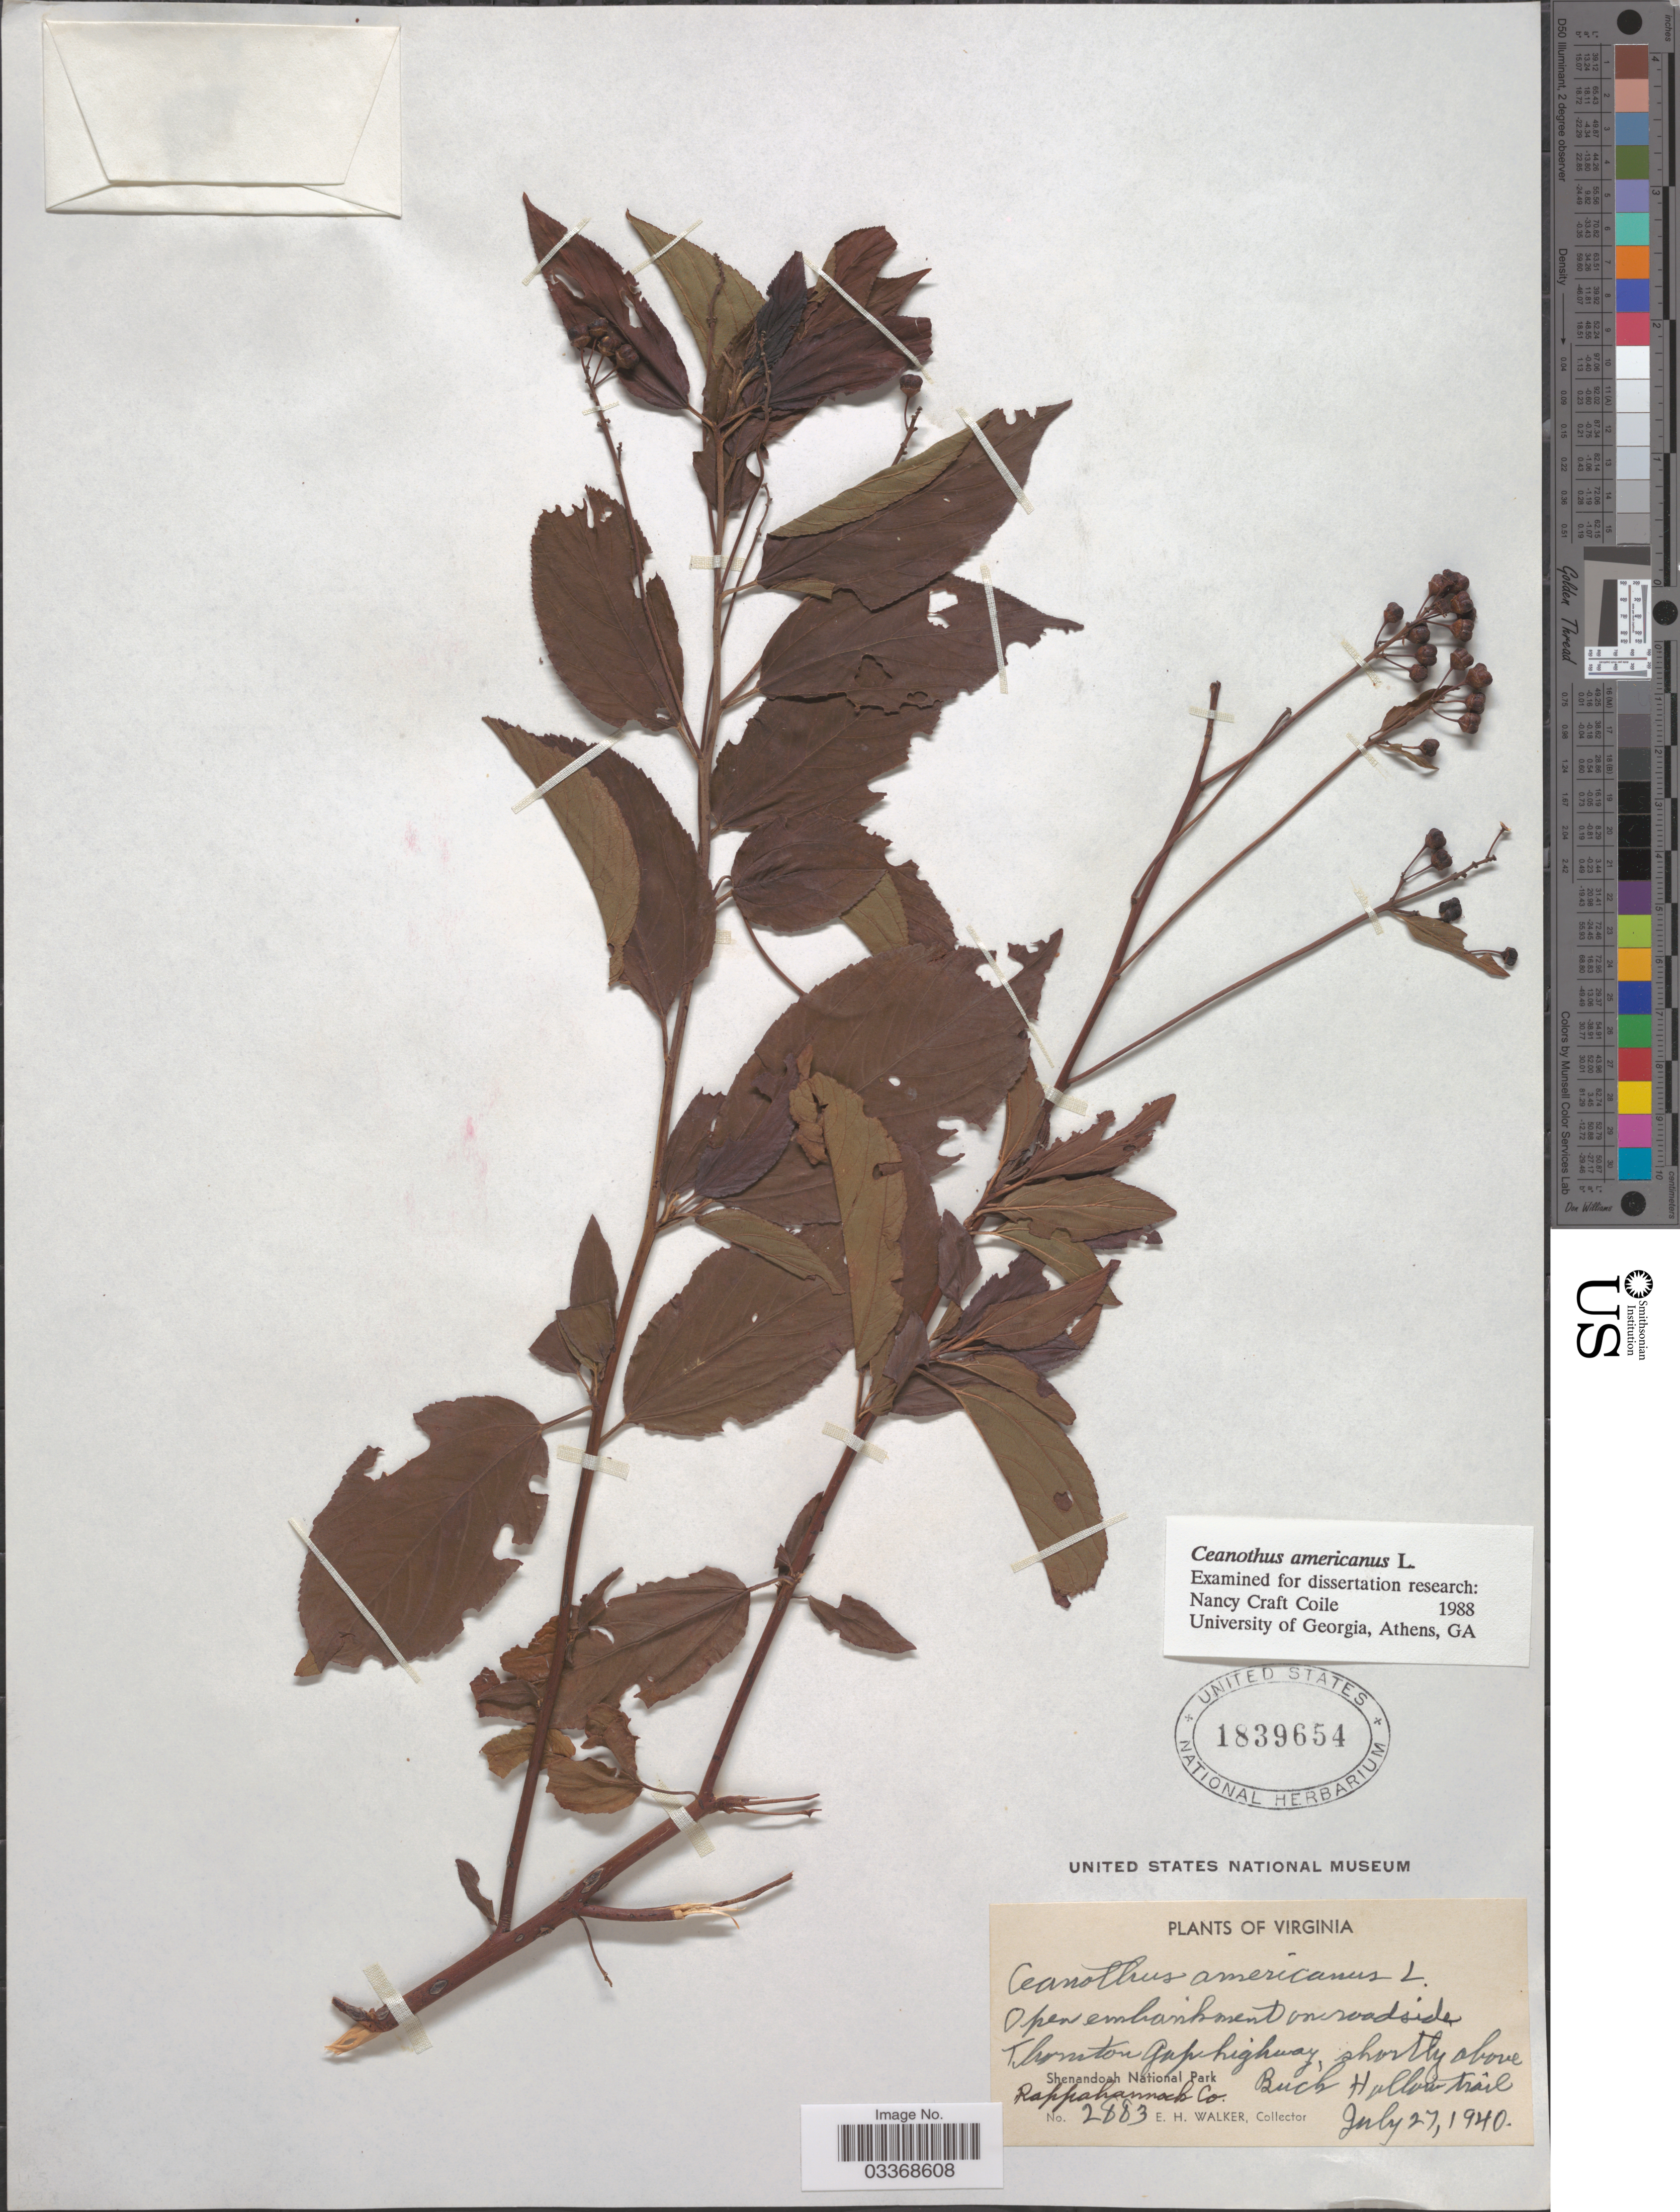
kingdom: Plantae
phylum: Tracheophyta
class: Magnoliopsida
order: Rosales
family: Rhamnaceae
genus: Ceanothus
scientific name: Ceanothus americanus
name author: L.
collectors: E. H. Walker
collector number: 2883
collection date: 1940-07-27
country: United States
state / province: Virginia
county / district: Rappahannock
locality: Open embankment on roadside. Thornton Gap highway, shortly above Buck Hallow trail. Rappahannock Co. Shenandoah National Park.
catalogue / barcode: US 1839654